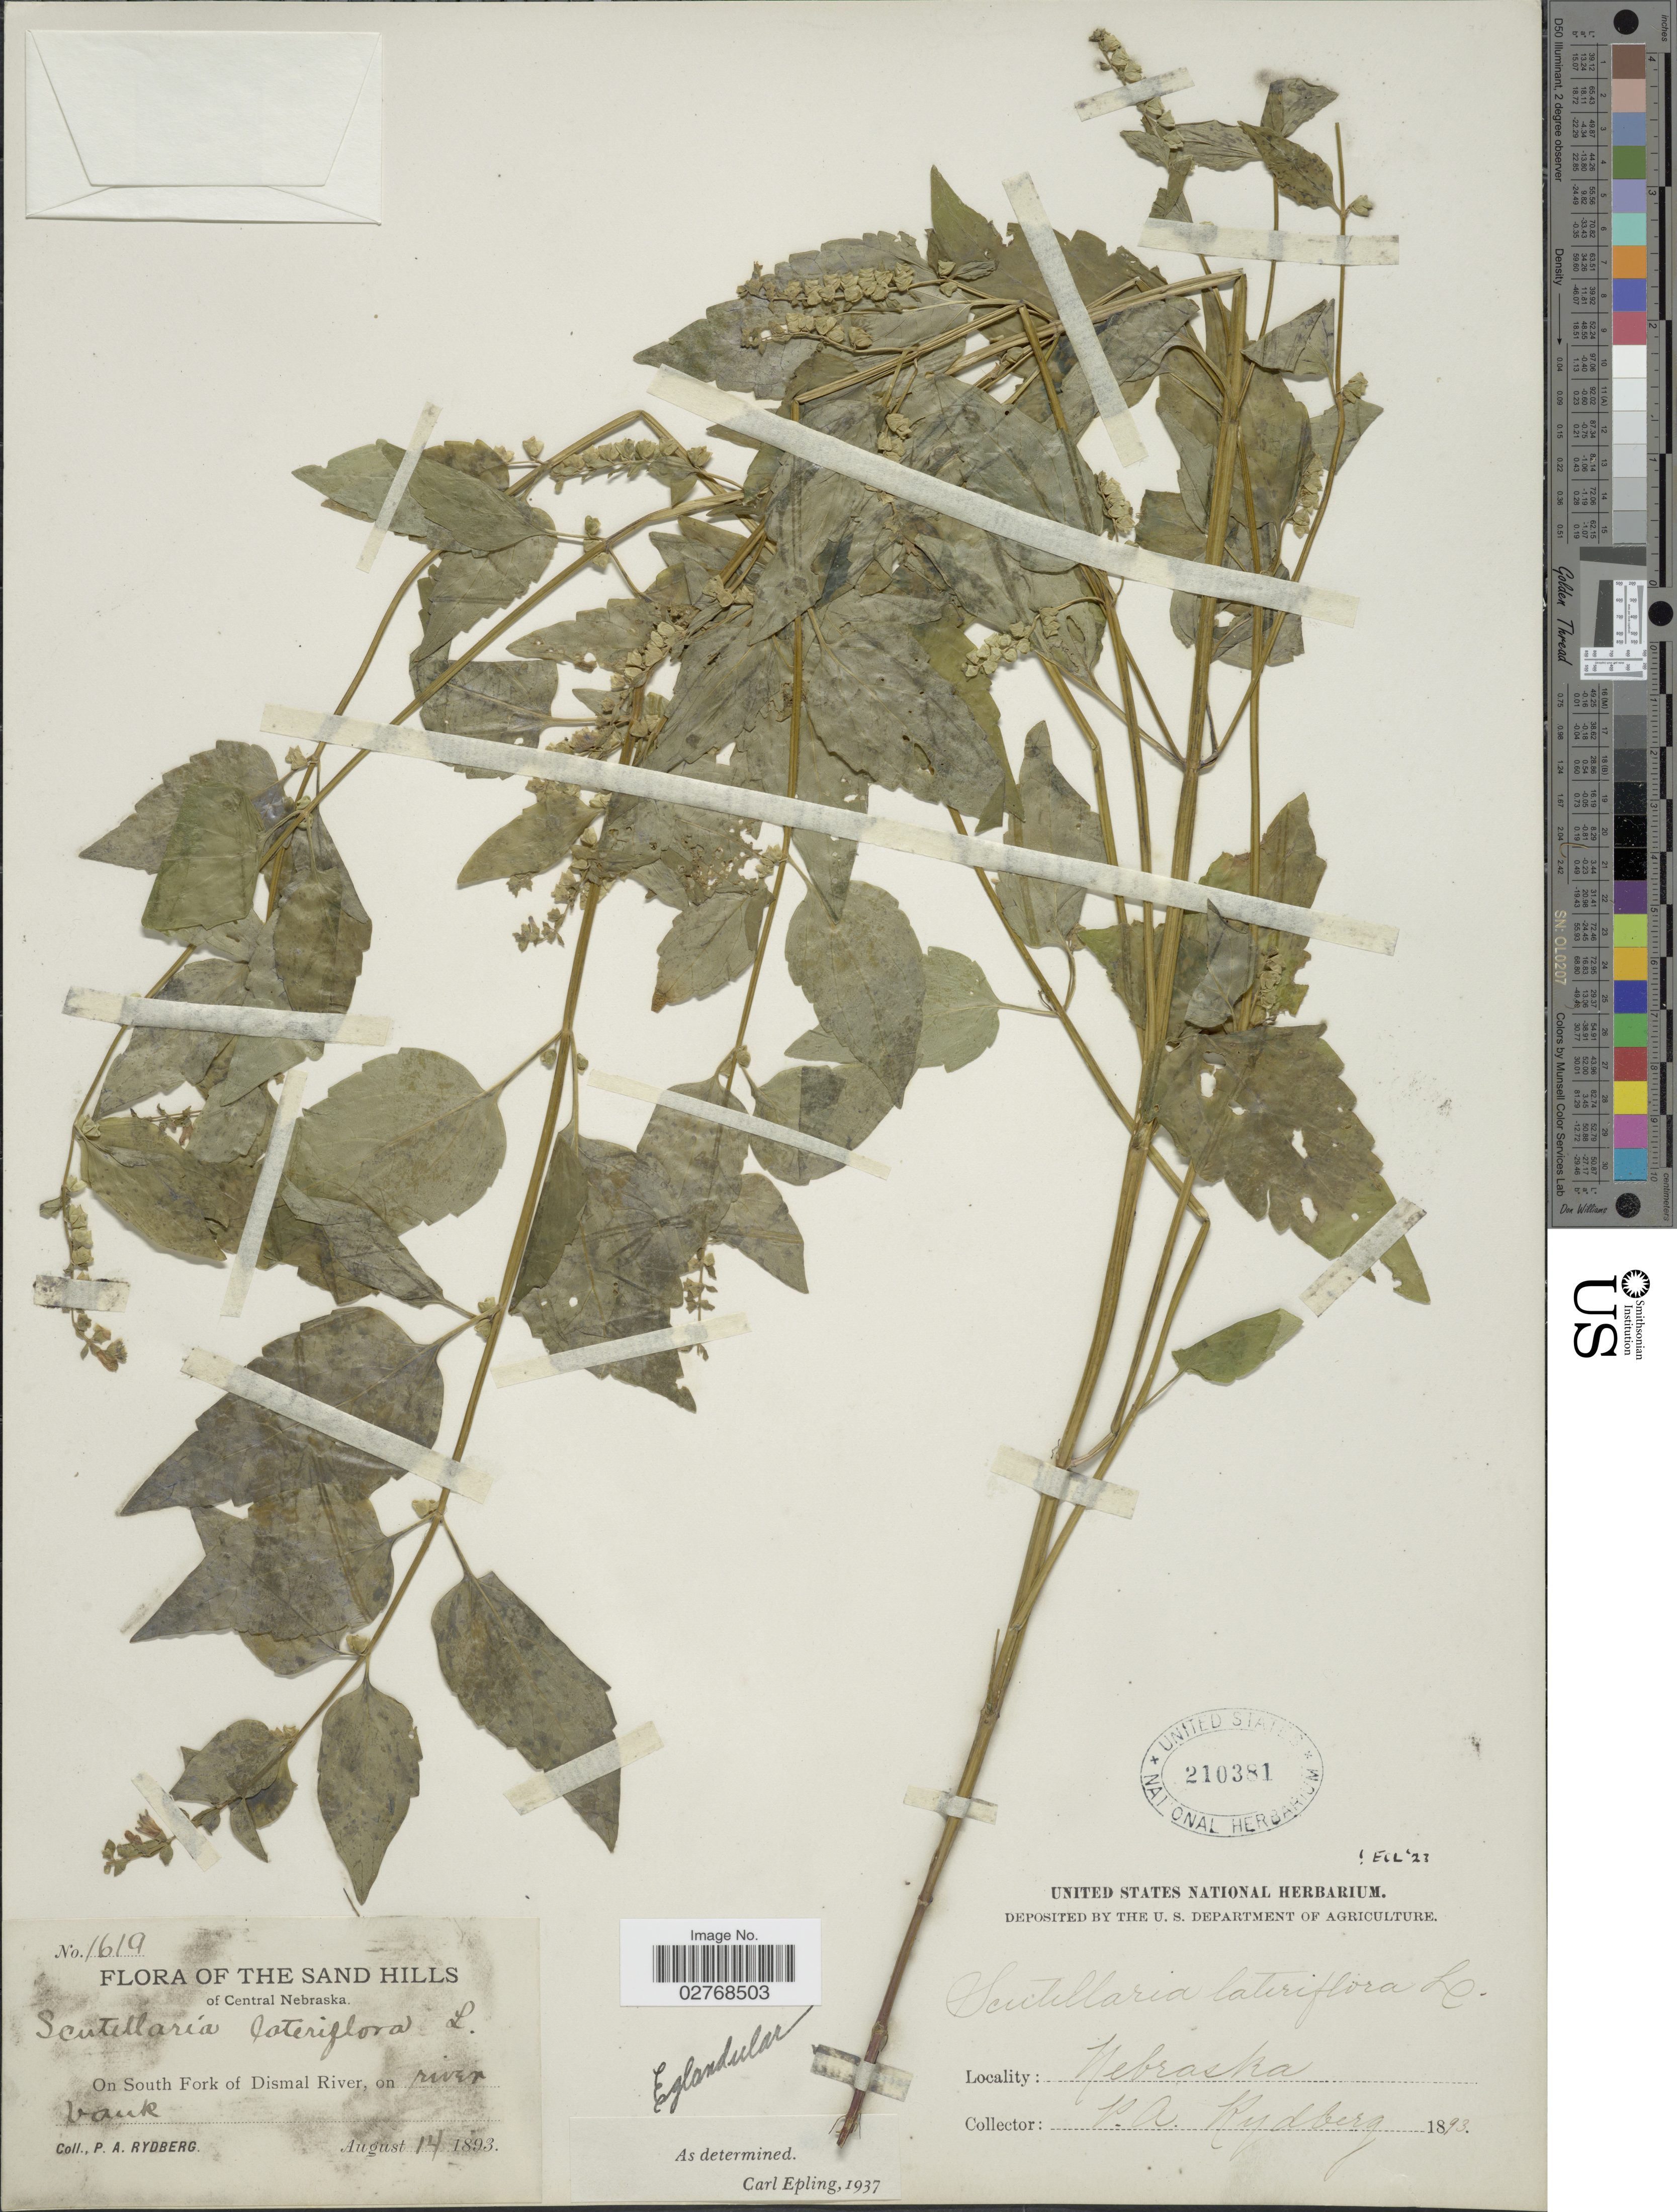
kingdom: Plantae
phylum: Tracheophyta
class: Magnoliopsida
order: Lamiales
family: Lamiaceae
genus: Scutellaria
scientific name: Scutellaria lateriflora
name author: L.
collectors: P. A. Rydberg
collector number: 1619*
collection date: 1893-08-14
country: United States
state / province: Nebraska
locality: The Sand Hills of Central Nebraska. On South Fork of Dismal River, on river bank.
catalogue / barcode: US 210381